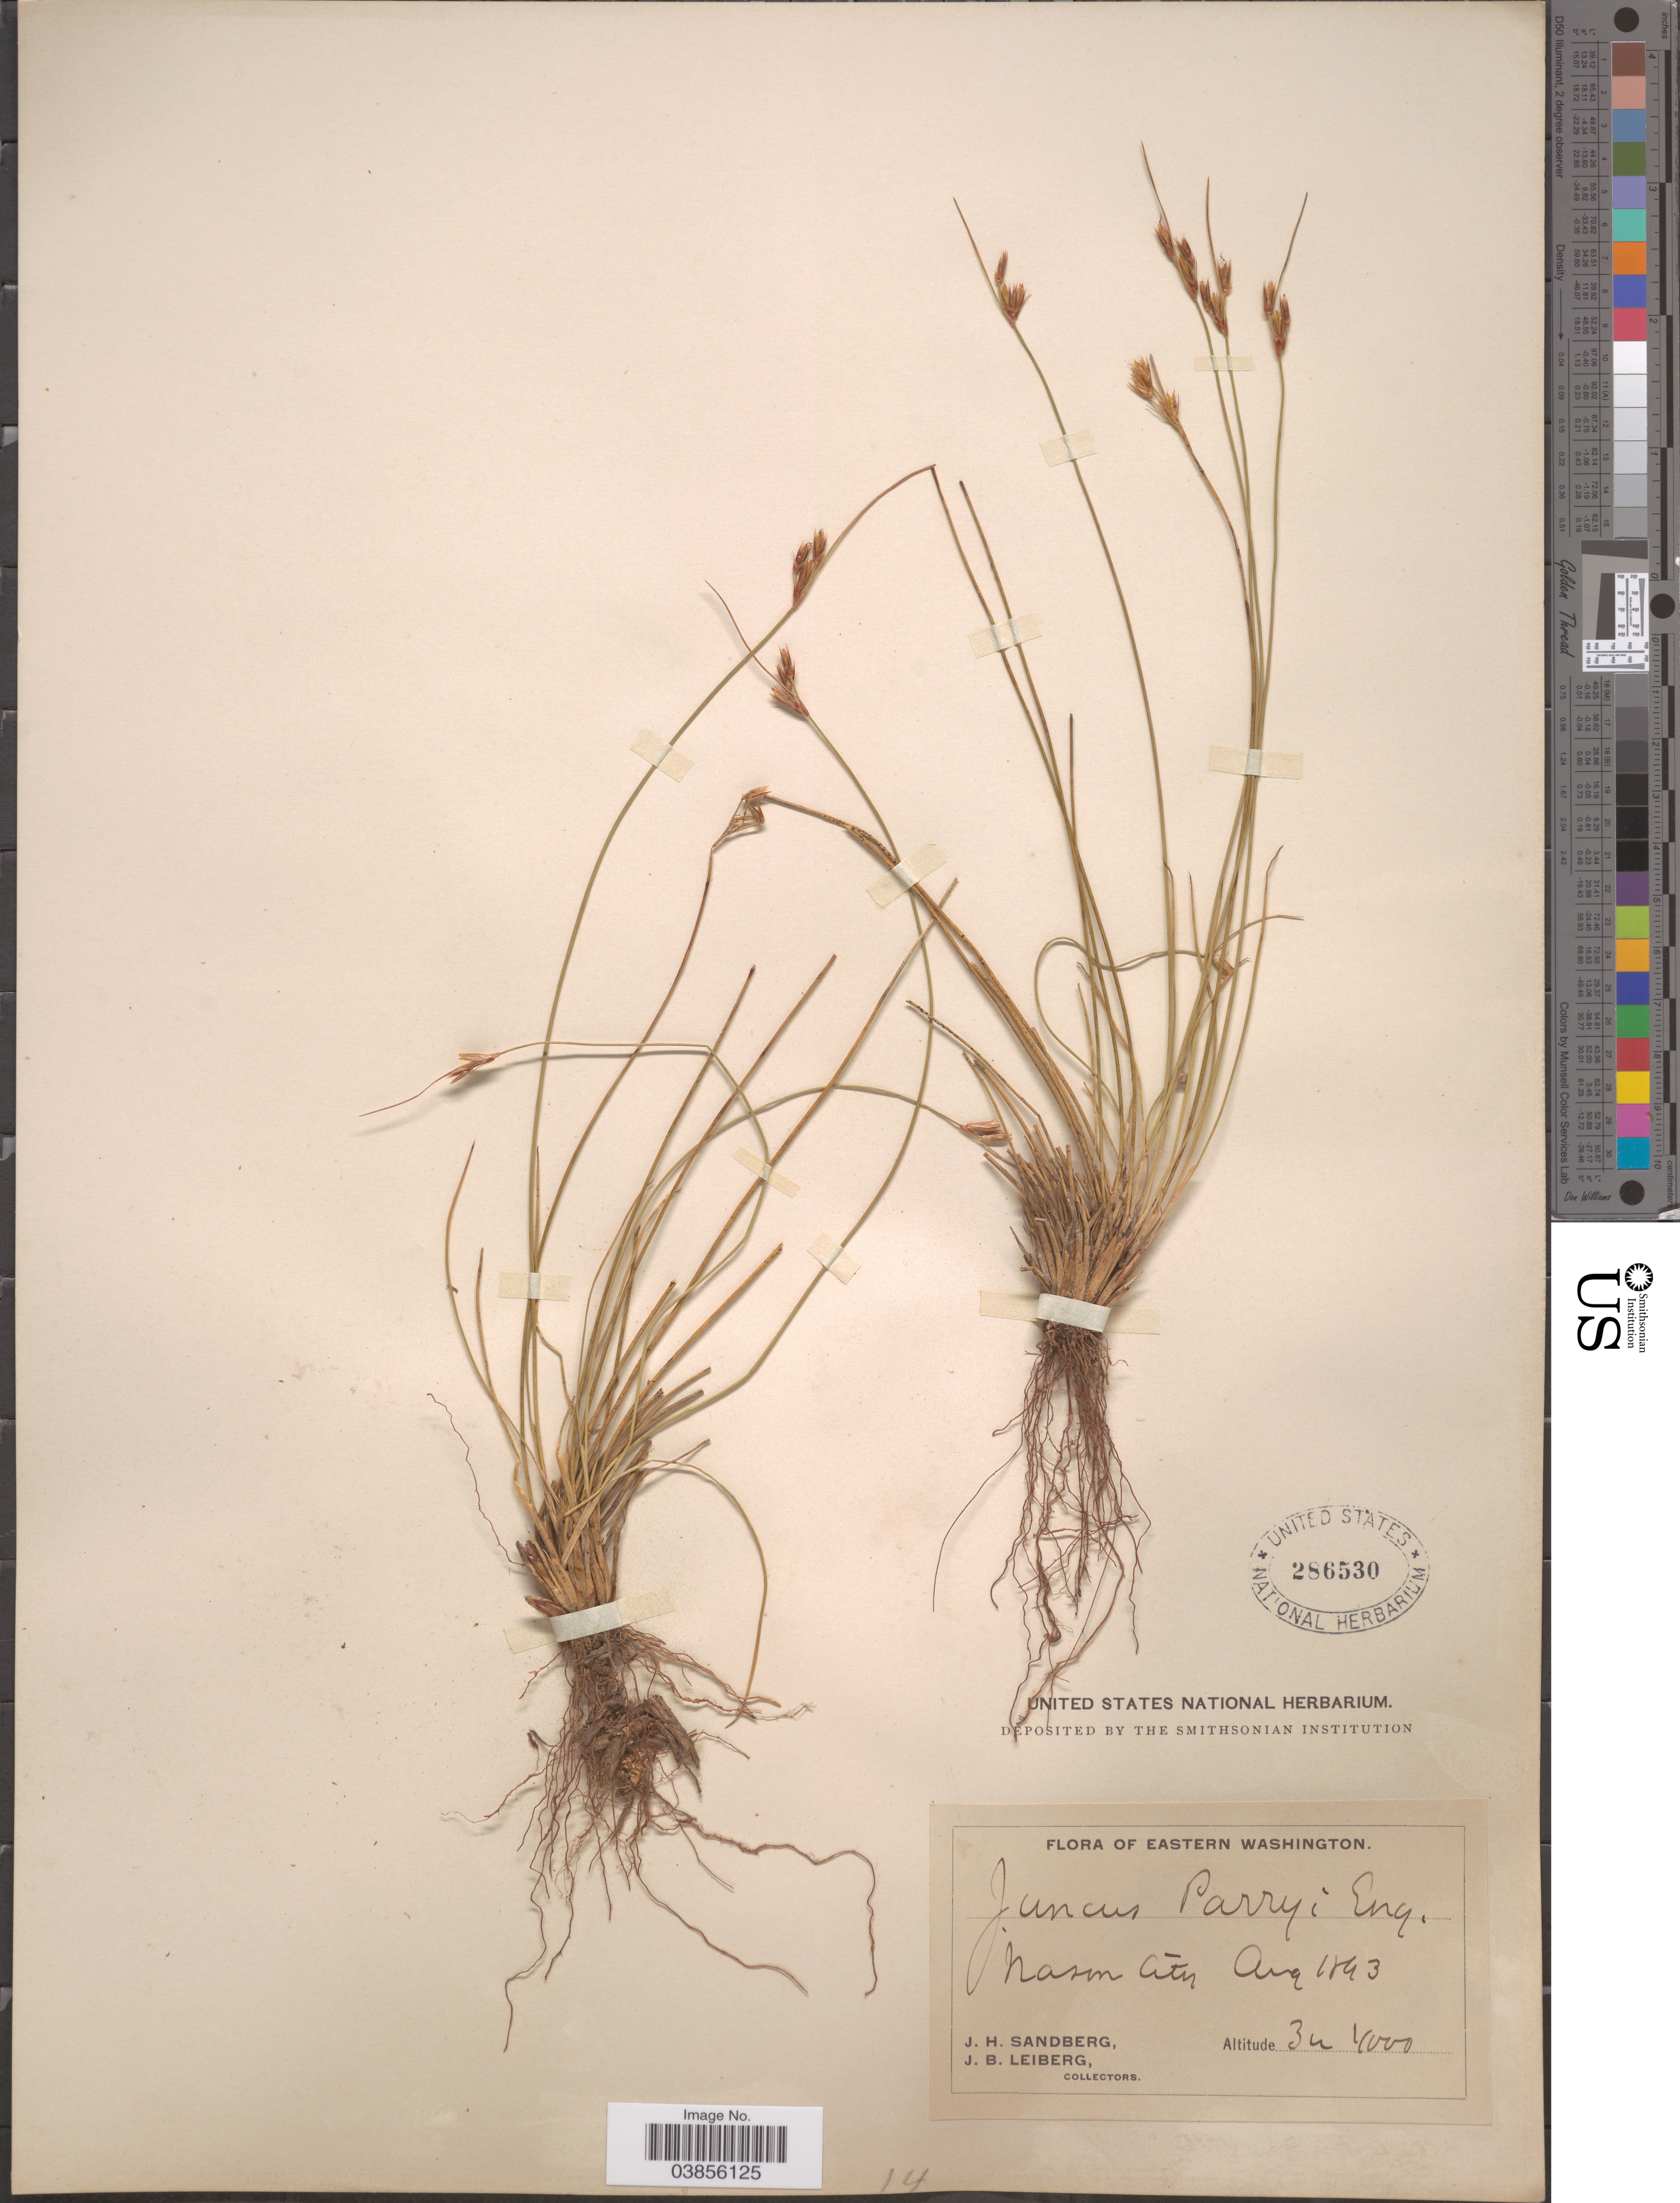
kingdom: Plantae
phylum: Tracheophyta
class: Liliopsida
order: Poales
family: Juncaceae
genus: Juncus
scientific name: Juncus parryi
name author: Engelm.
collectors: J. H. Sandberg & J. B. Leiberg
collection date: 1893-08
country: United States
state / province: Washington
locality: Eastern Washington. Nason City.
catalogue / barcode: US 286530